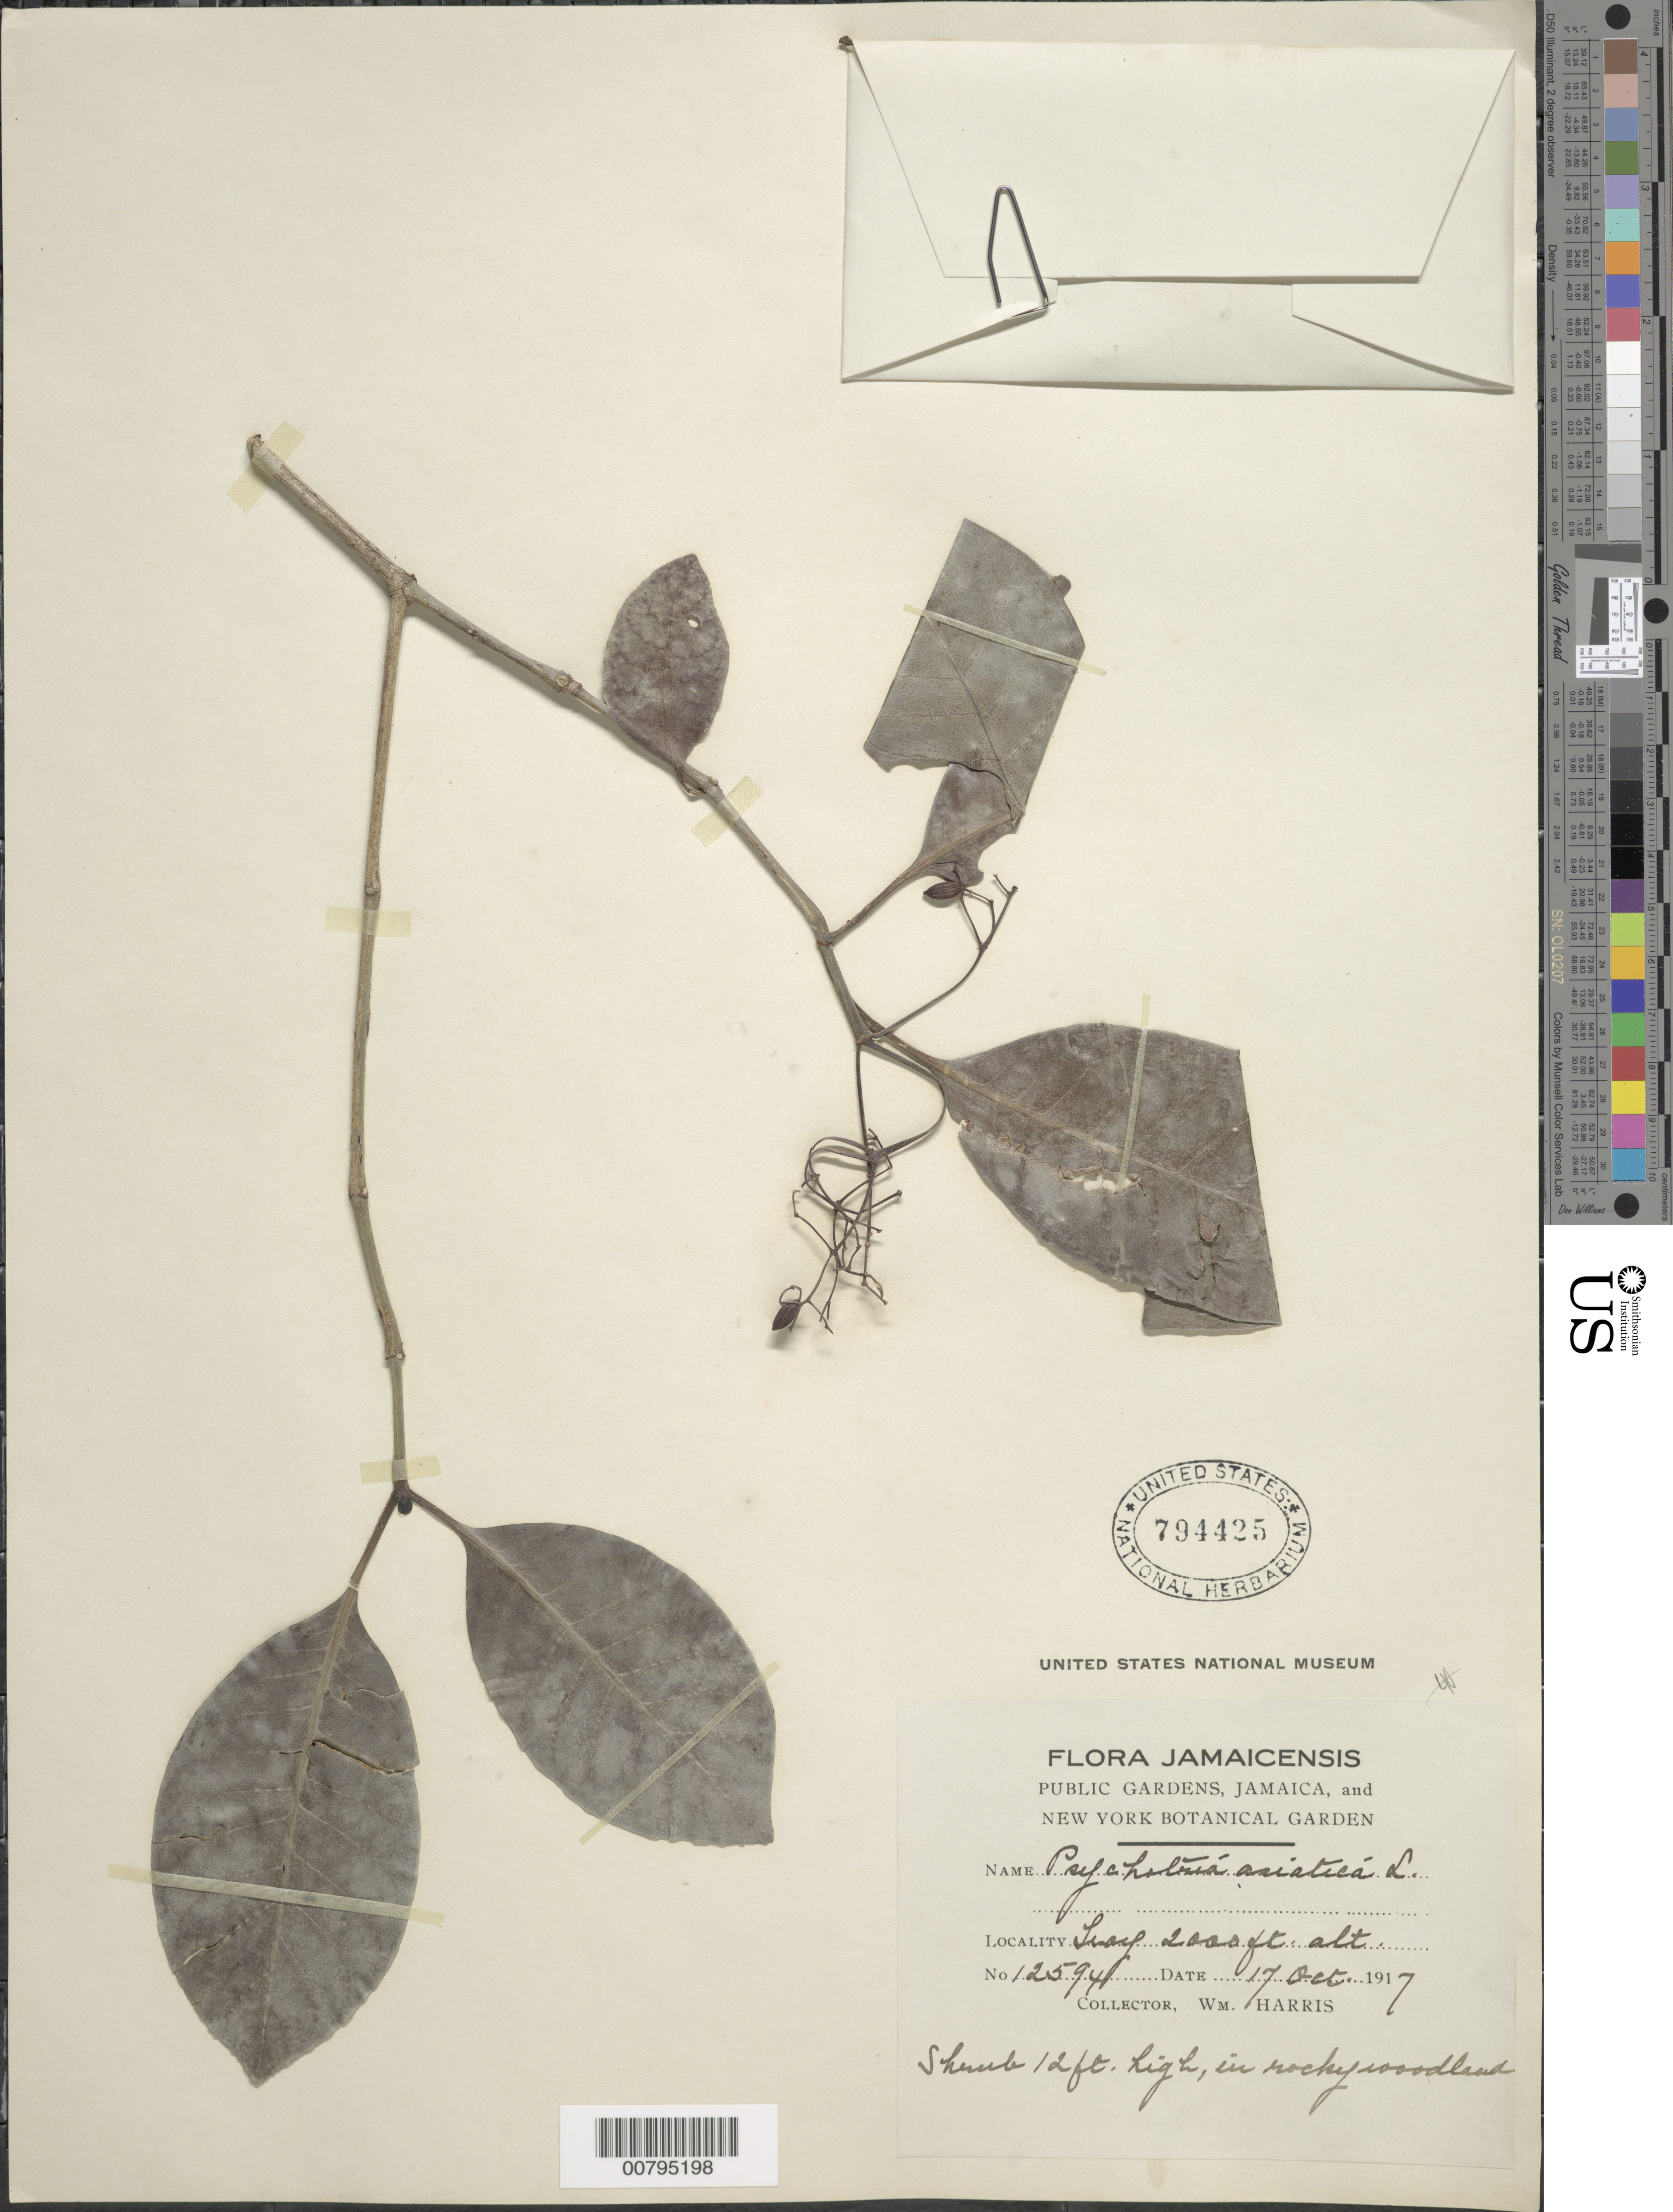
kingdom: Plantae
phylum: Tracheophyta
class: Magnoliopsida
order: Gentianales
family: Rubiaceae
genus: Psychotria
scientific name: Psychotria asiatica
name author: L.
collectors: W. H. Harris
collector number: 12594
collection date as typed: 17 Oct 1917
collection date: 1917-10-17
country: Jamaica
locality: Linoy (sp?)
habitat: Rocky woodland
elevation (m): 610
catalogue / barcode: US 794425